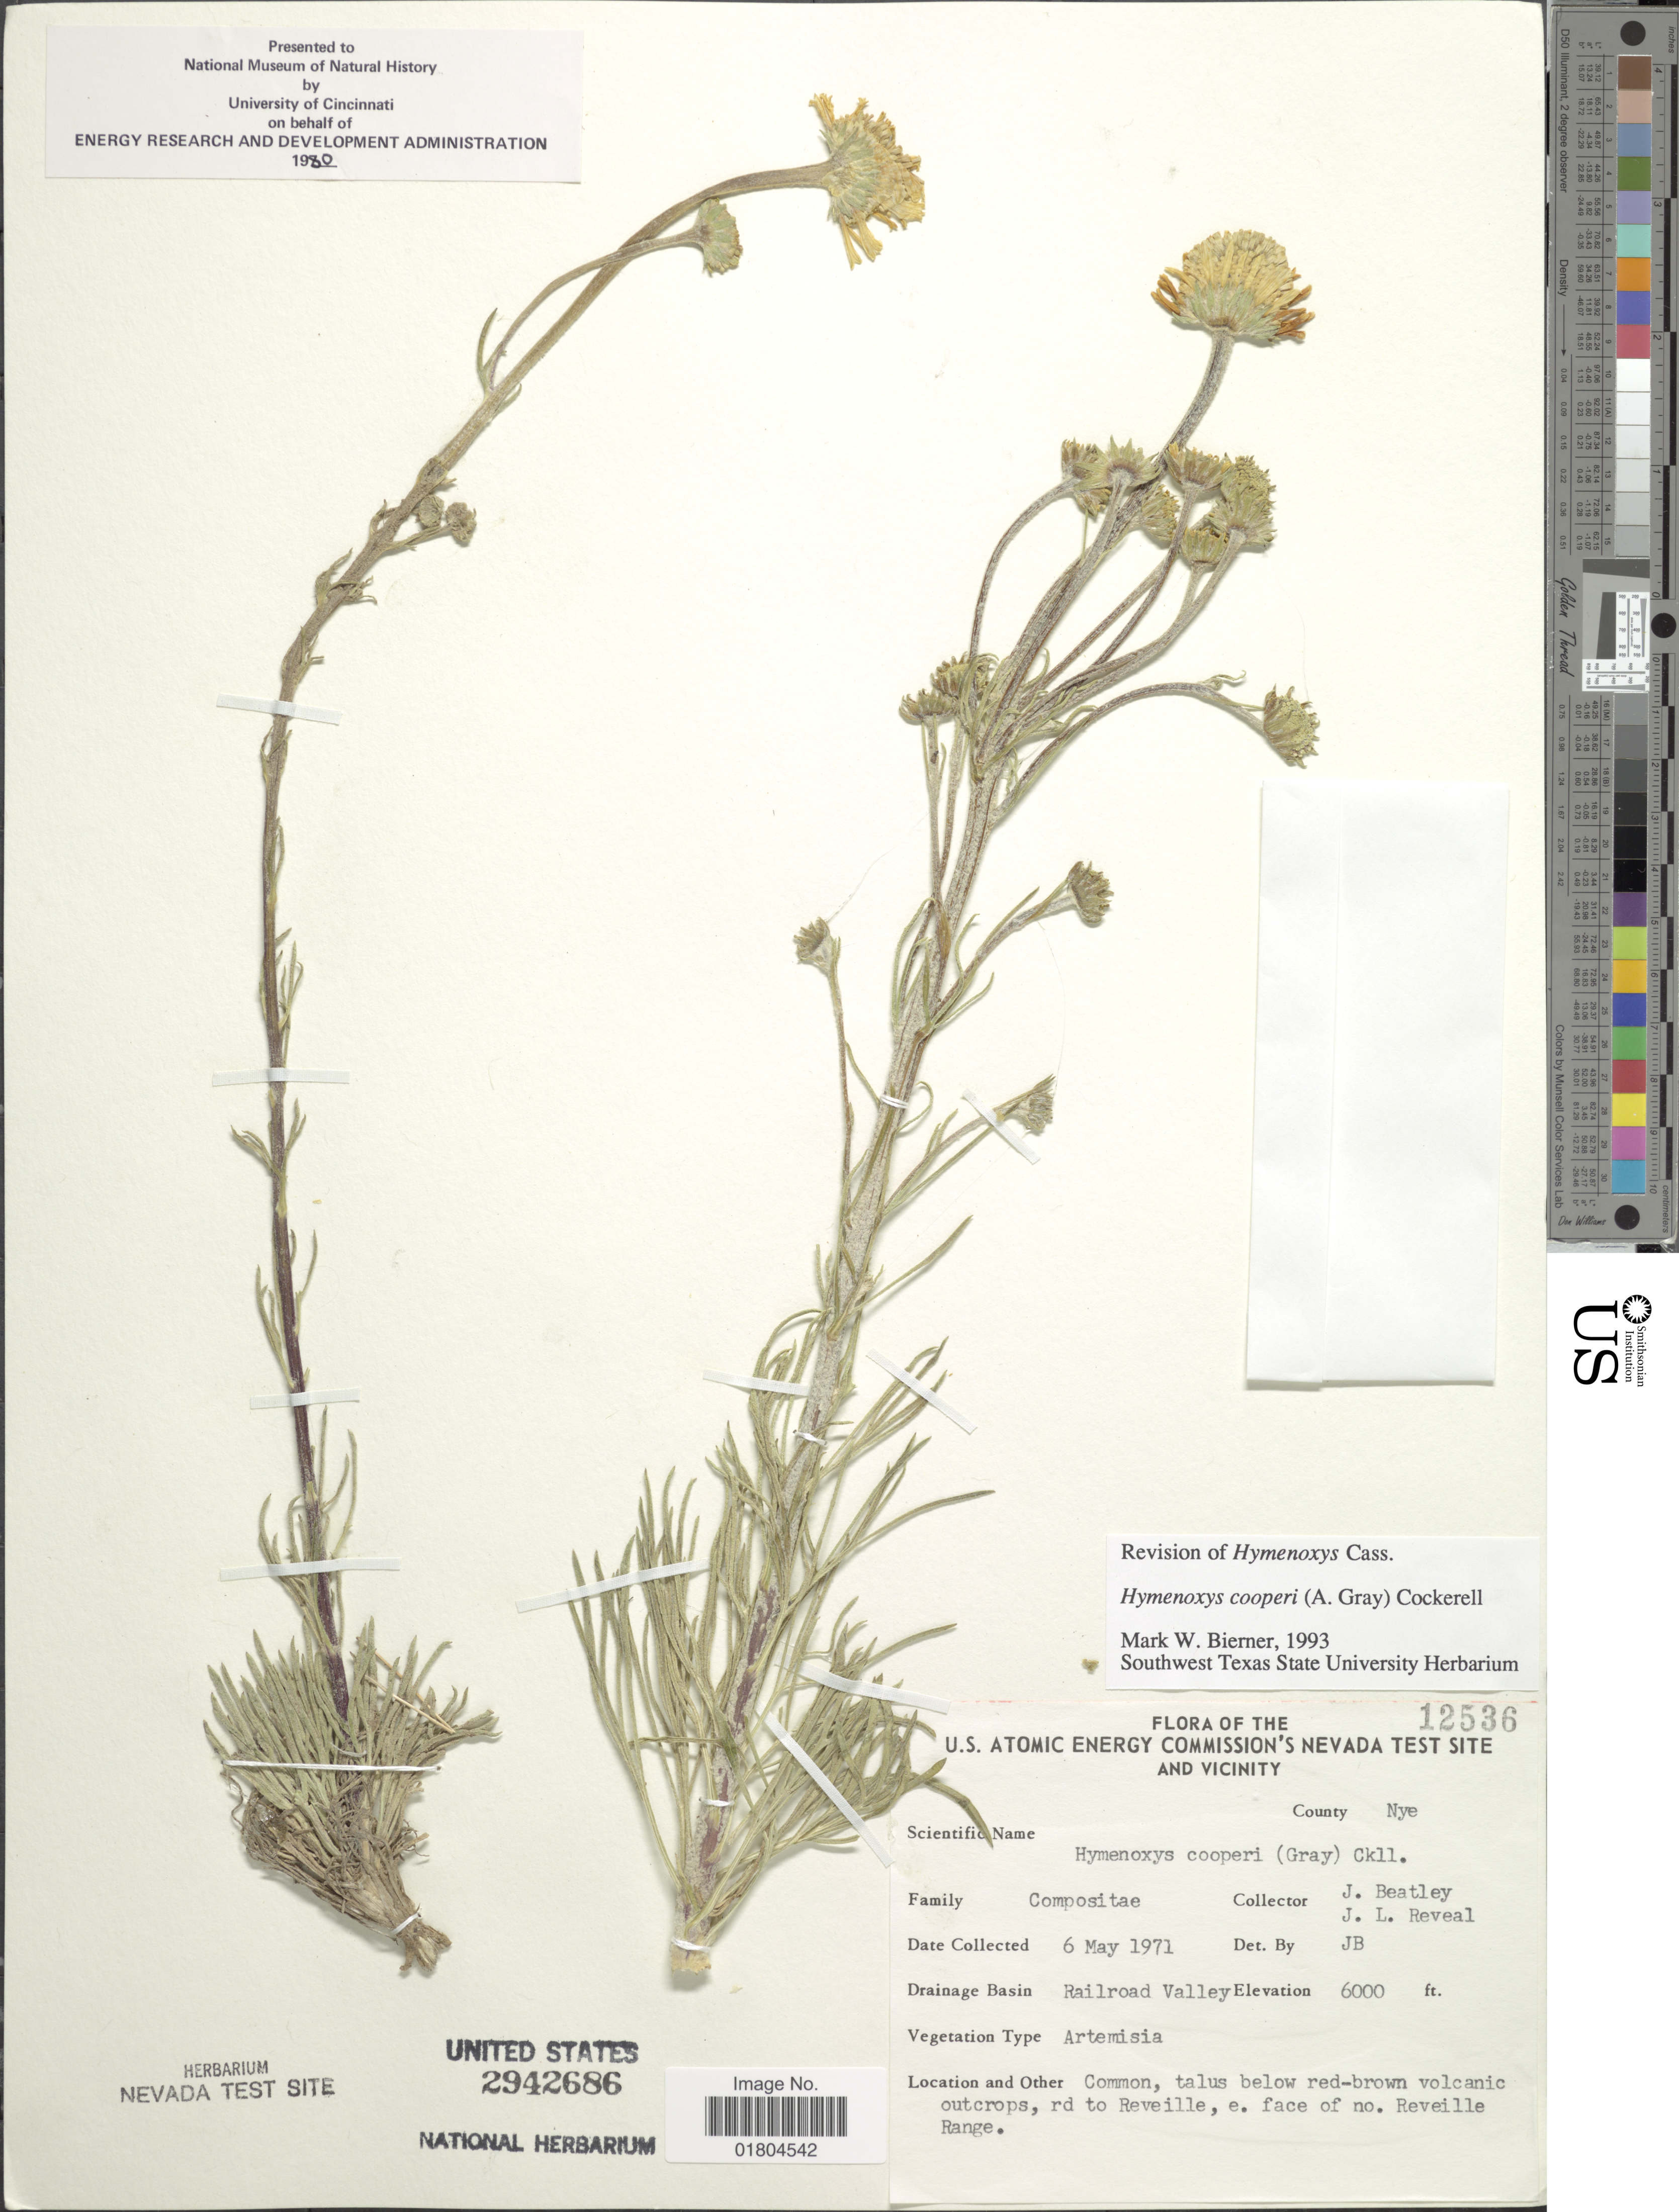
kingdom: Plantae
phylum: Tracheophyta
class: Magnoliopsida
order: Asterales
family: Asteraceae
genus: Hymenoxys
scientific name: Hymenoxys cooperi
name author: (A. Gray) Cockerell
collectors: J. C. Beatley & J. L. Reveal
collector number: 12536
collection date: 1971-05-06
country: United States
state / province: Nevada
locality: U. S. Atomic Energy Commission's Nevada Test Site and vicinity. County Nye. Drainage Basin Railroad Valley. rd to Reveille, e. face of no. Reveille Range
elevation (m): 1829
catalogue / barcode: US 2942686